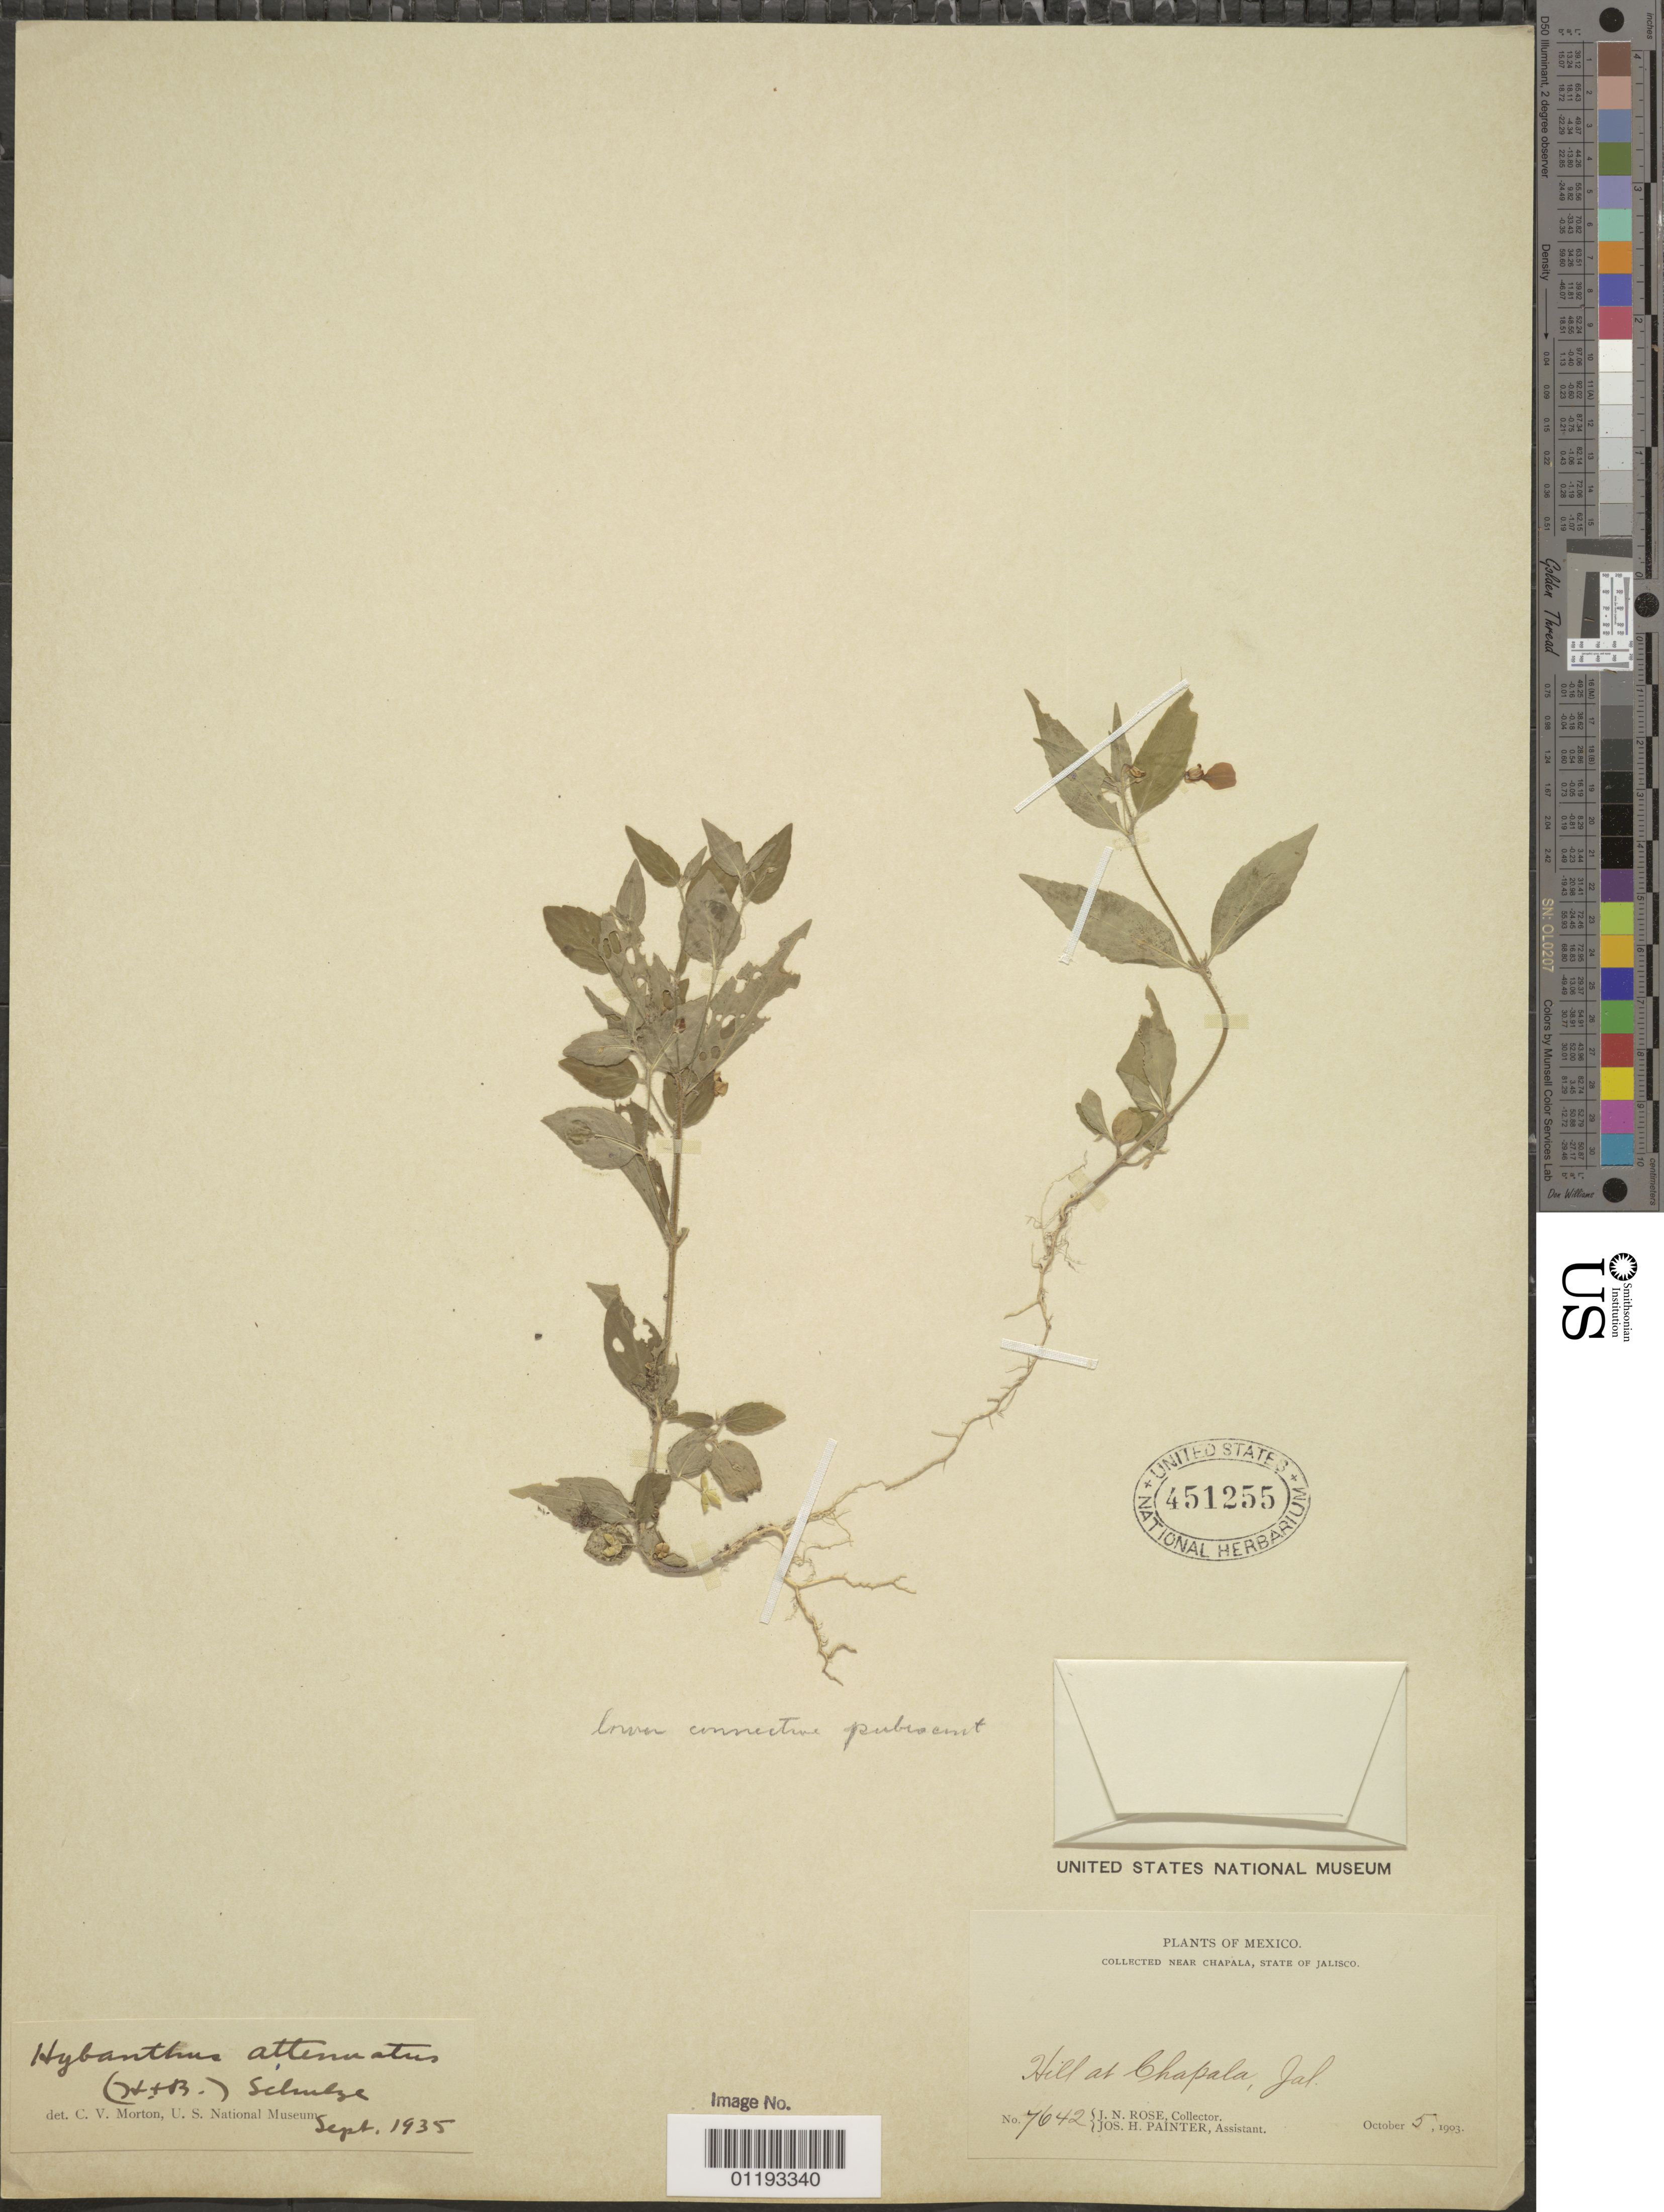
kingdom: Plantae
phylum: Tracheophyta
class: Magnoliopsida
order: Malpighiales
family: Violaceae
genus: Pombalia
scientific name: Pombalia attenuata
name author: (Humb. & Bonpl. ex Willd.) Paula-Souza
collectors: J. N. Rose & J. H. Painter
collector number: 7642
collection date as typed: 05 Oct 1903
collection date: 1903-10-05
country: Mexico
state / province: Jalisco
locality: Near Chapala, State of Jalisco.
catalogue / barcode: US 451255